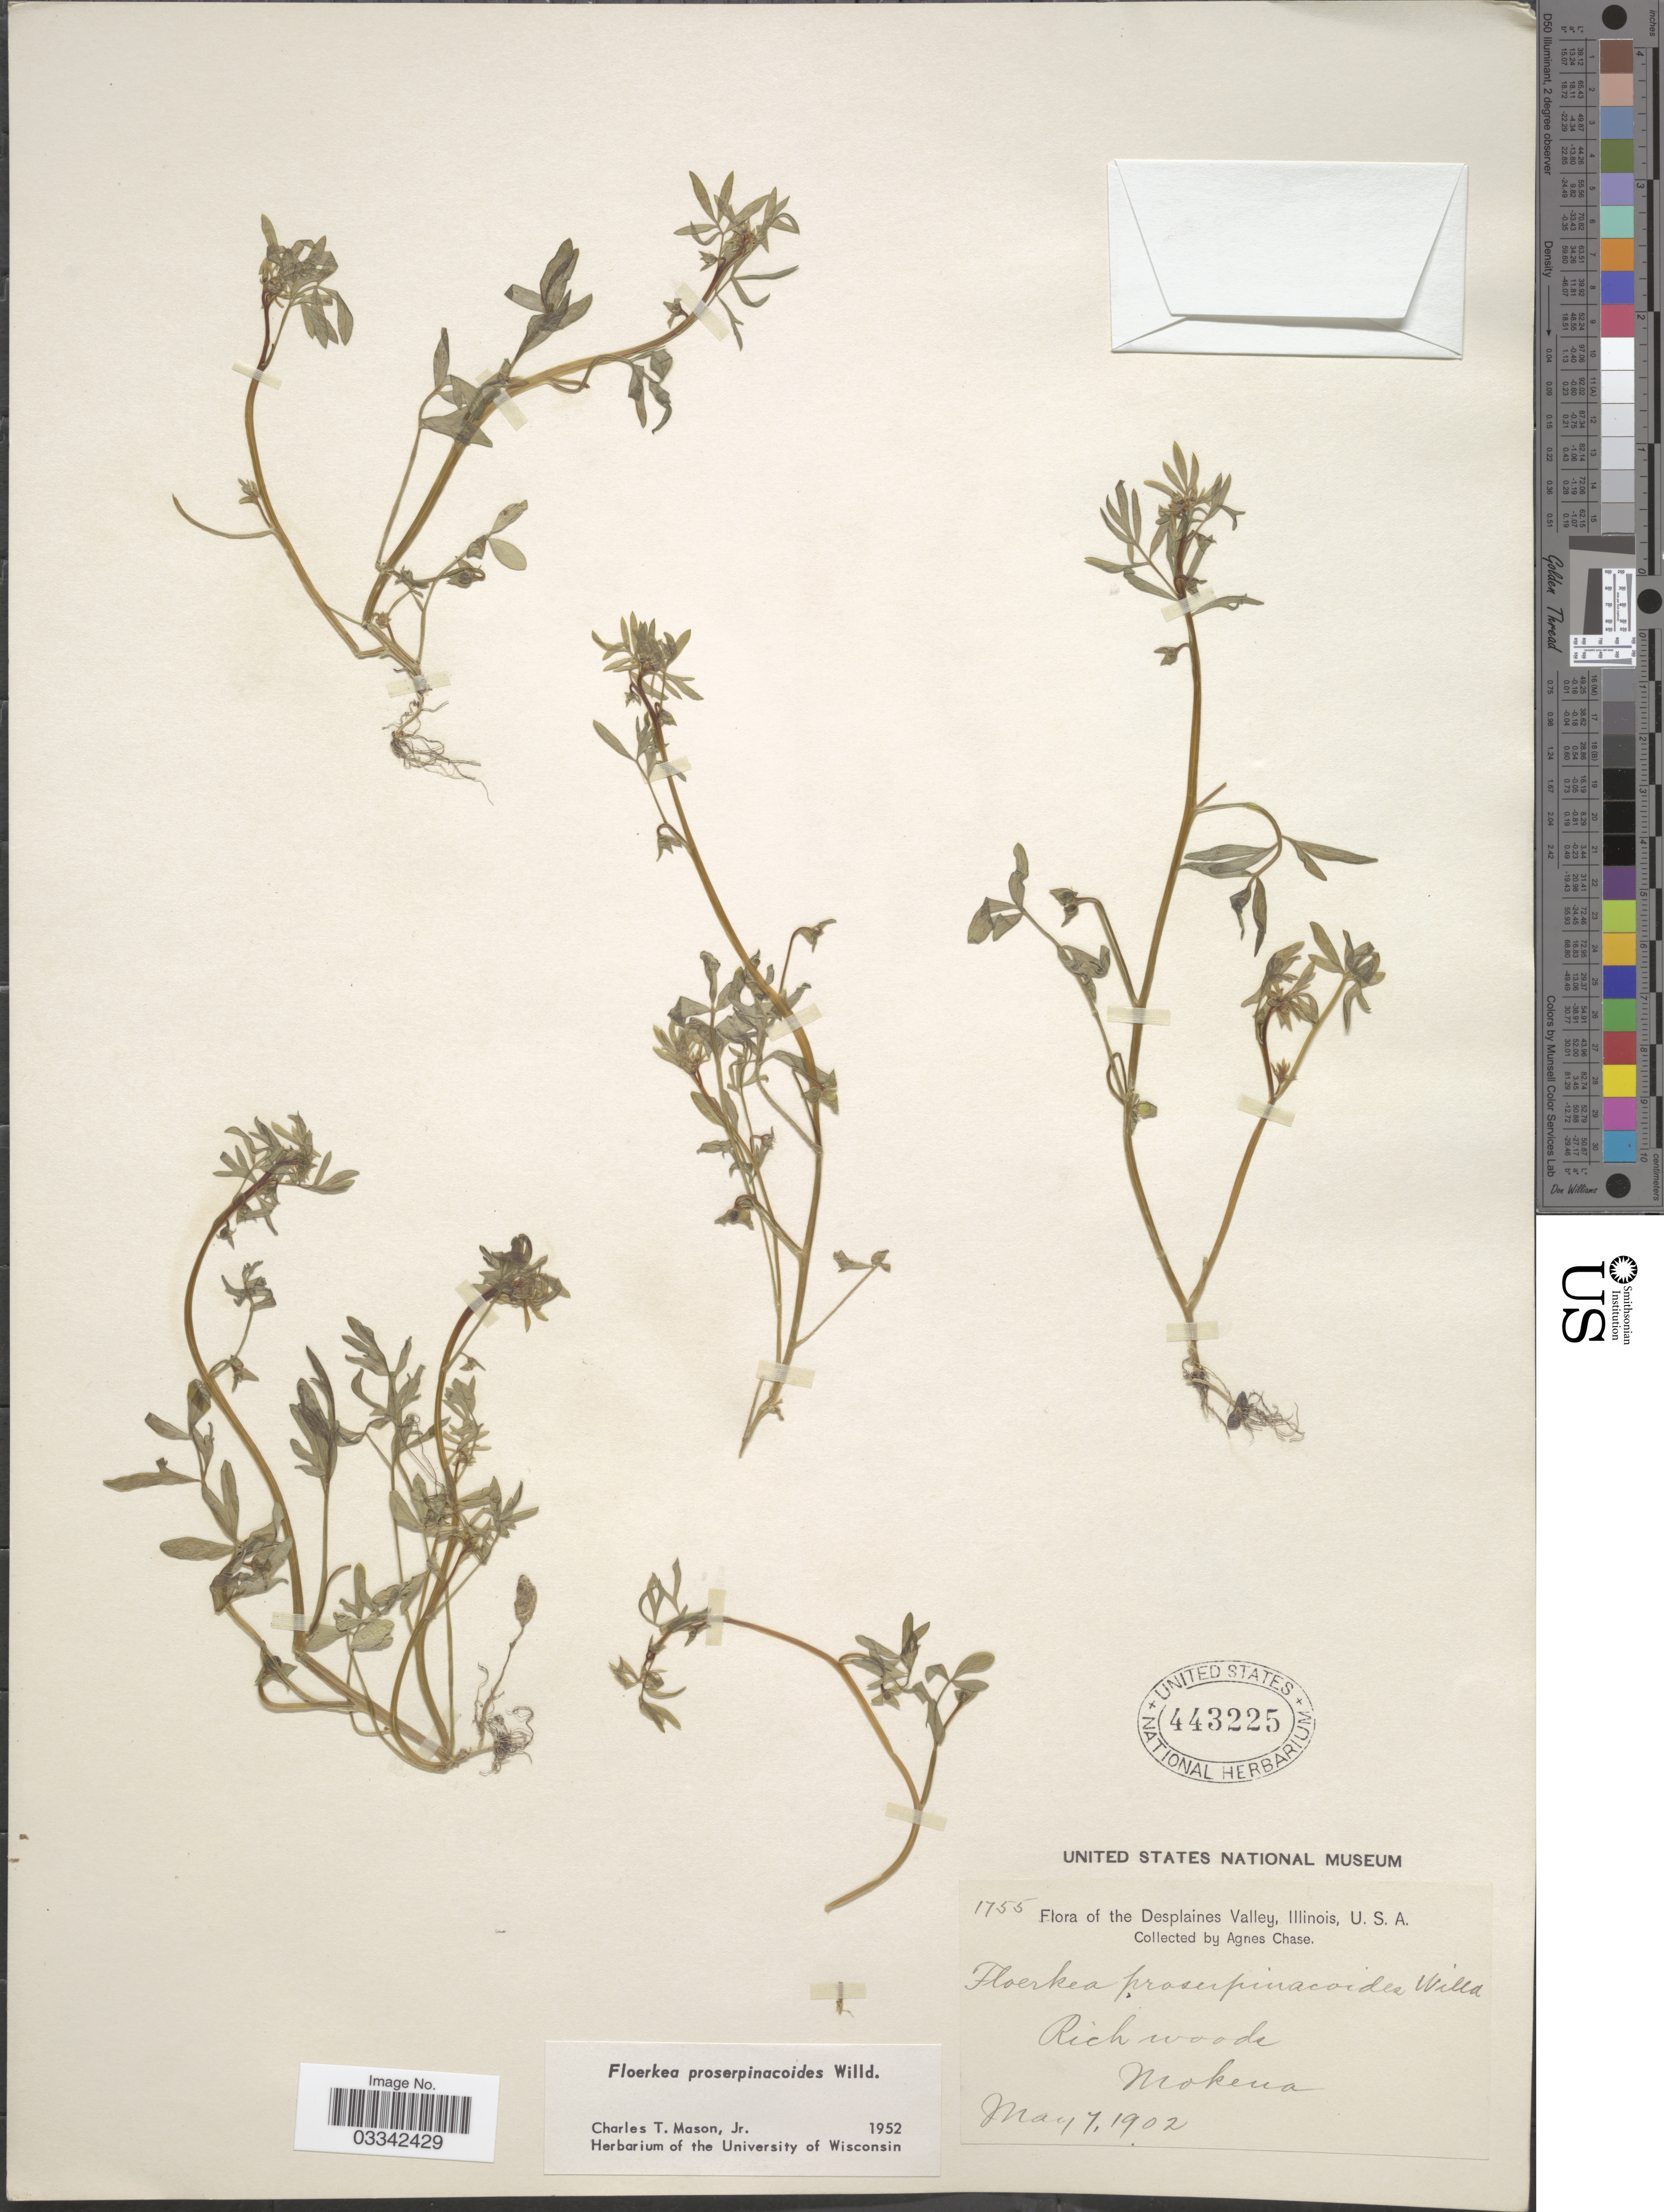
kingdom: Plantae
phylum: Tracheophyta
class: Magnoliopsida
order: Brassicales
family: Limnanthaceae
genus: Floerkea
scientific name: Floerkea proserpinacoides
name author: Willd.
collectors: A. Chase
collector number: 1755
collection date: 1902-05-07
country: United States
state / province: Illinois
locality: The Desplaines Valley. Mokena.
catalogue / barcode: US 443225